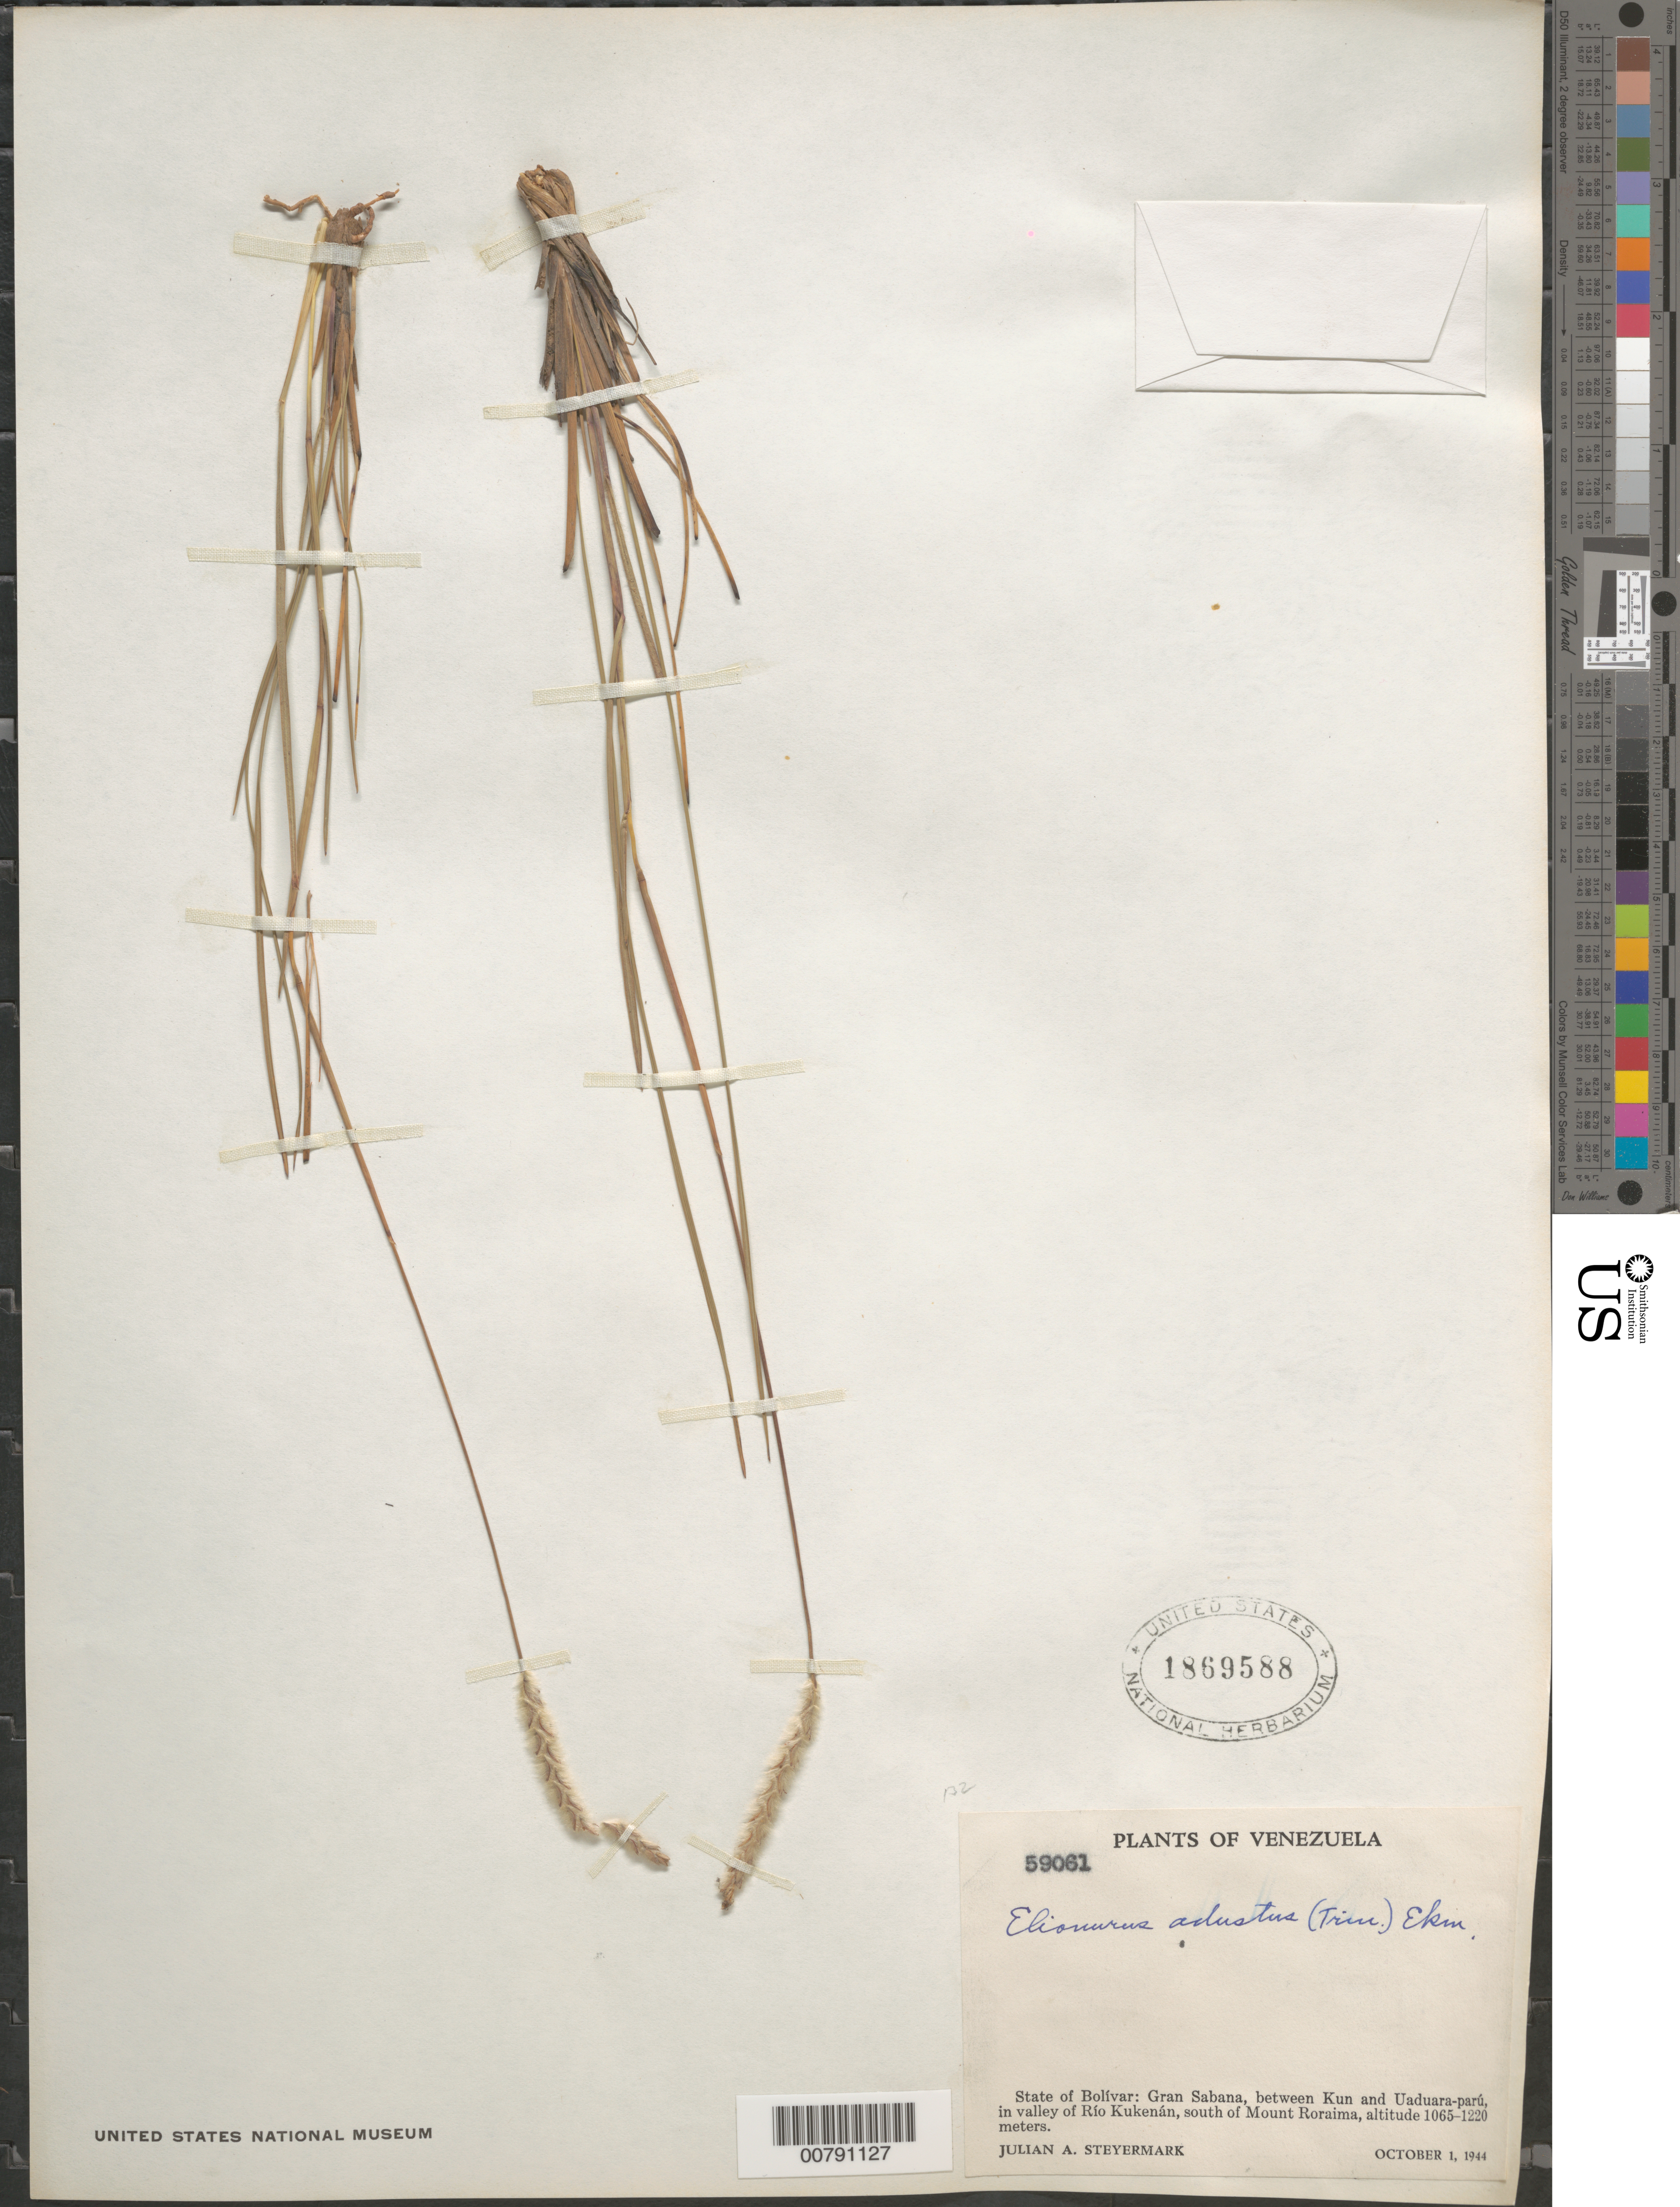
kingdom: Plantae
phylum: Tracheophyta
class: Liliopsida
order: Poales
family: Poaceae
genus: Elionurus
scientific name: Elionurus muticus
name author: (Spreng.) Kuntze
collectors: J. Steyermark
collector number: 59061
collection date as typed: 1-Oct-44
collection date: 1944-10-01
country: Venezuela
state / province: Bolívar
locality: Gran Sabana, between Kun and Uaduara-parú, Río Kukenán Valley, S of Mt. Roraima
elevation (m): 1065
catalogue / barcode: US 1869588